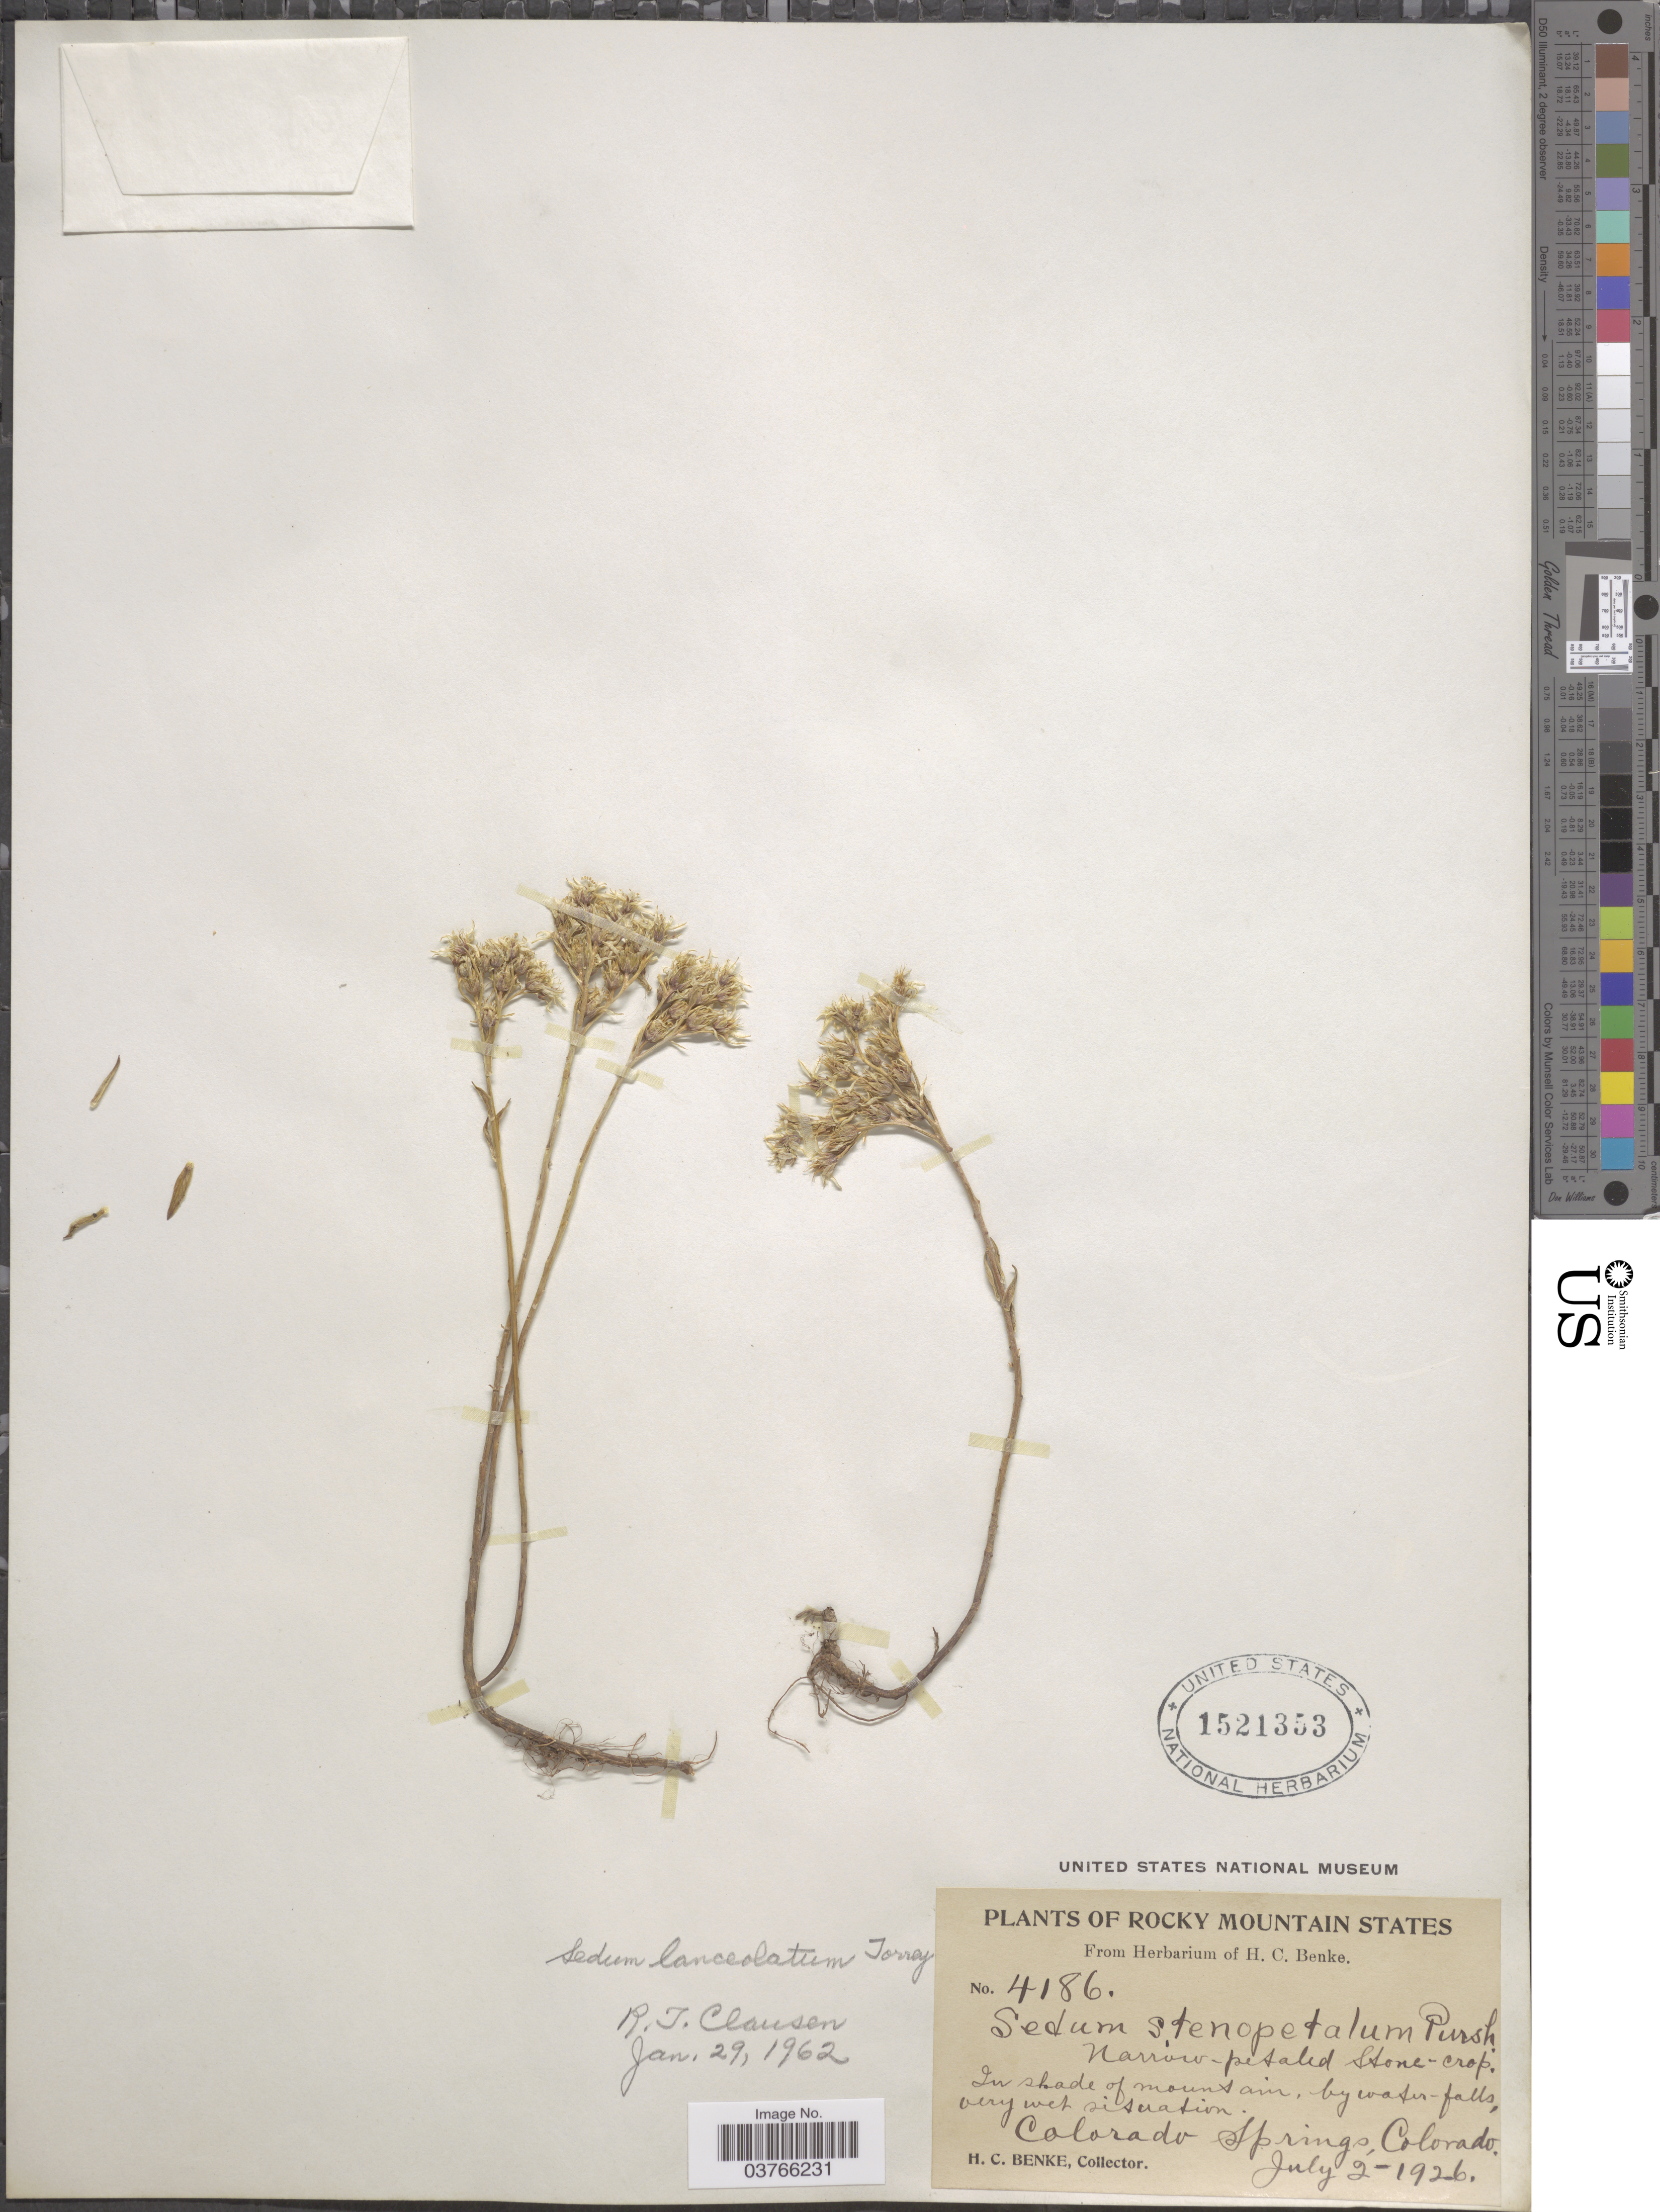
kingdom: Plantae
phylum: Tracheophyta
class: Magnoliopsida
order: Saxifragales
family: Crassulaceae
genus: Sedum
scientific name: Sedum lanceolatum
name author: Torr.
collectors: H. Benke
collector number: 4186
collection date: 1926-07-02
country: United States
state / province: Colorado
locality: Rocky Mountain States. In shade of mountain, by water-falls. Colorado Springs.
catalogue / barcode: US 1521353